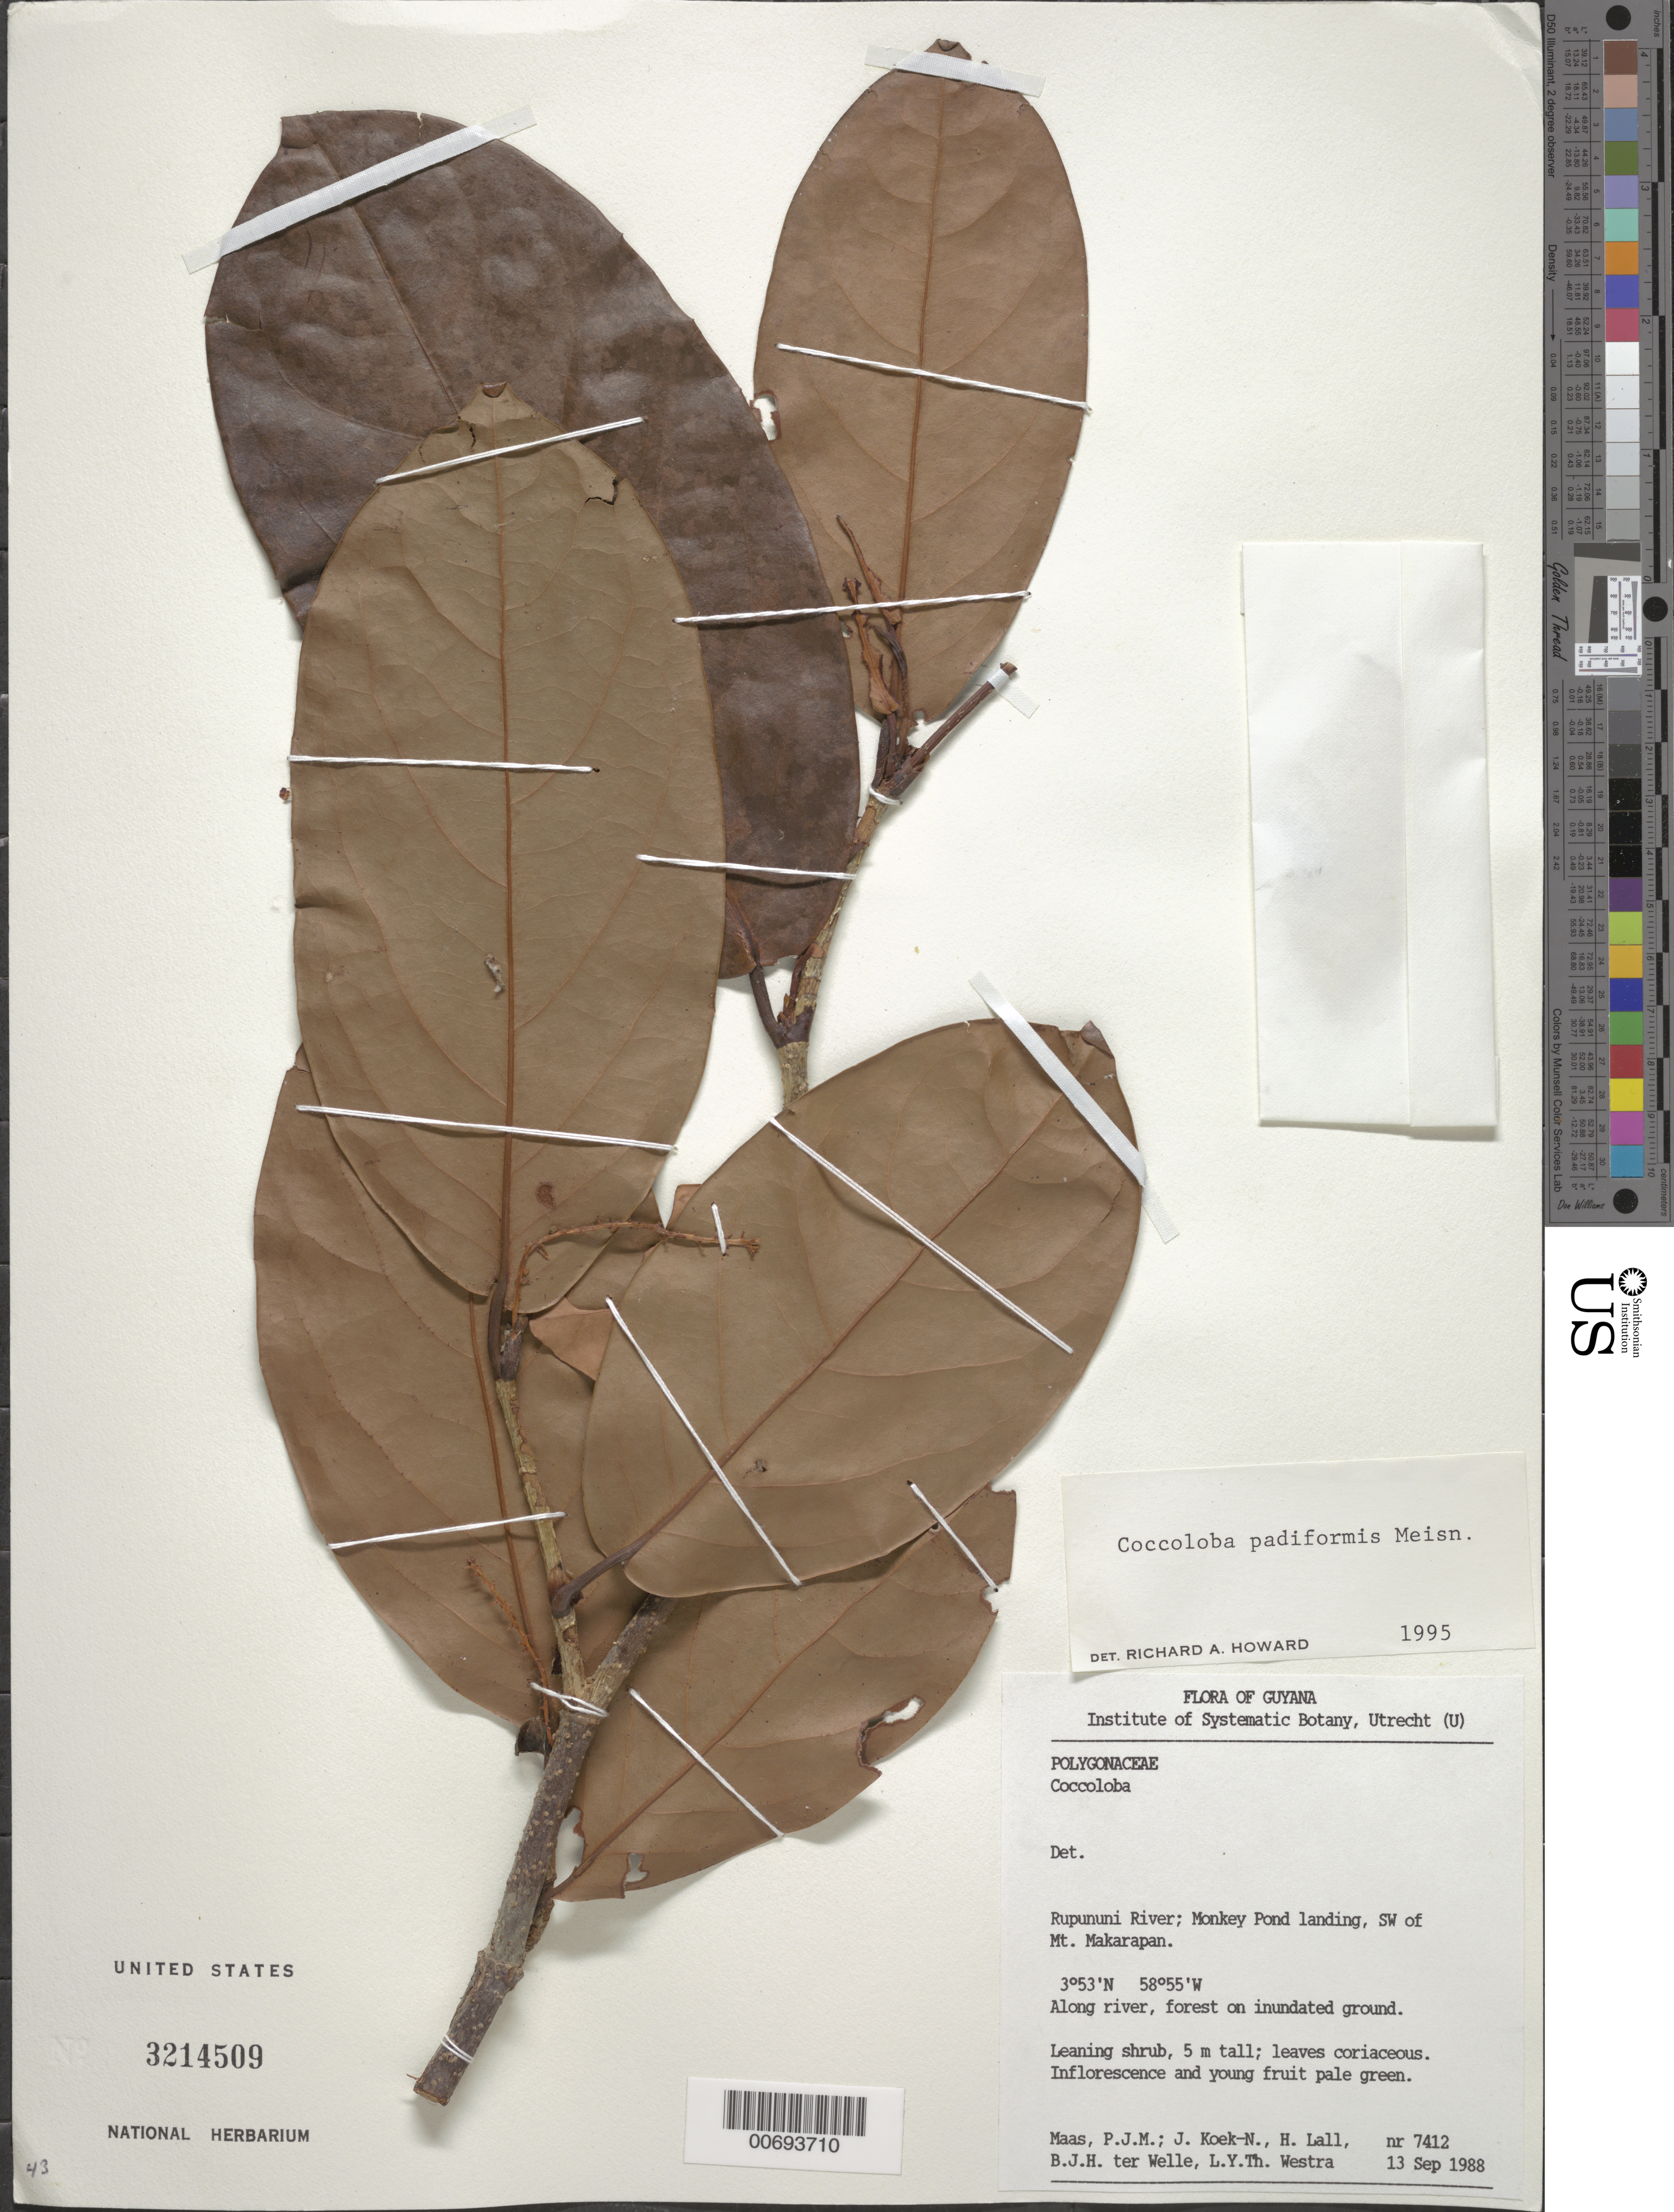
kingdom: Plantae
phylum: Tracheophyta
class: Magnoliopsida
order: Caryophyllales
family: Polygonaceae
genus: Coccoloba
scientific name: Coccoloba padiformis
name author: Meisn.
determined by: Howard, R. A.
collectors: P. Maas, J. Koek-Noorman, H. Lall, B. Welle & L. Y. T. Westra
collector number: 7412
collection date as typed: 13-Sep-88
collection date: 1988-09-13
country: Guyana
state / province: U. Takutu-U. Essequibo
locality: Rupununi River, Monkey Pond landing, SW of Mt. Makarapan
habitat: Along river, forest on inundated ground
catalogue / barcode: US 3214509